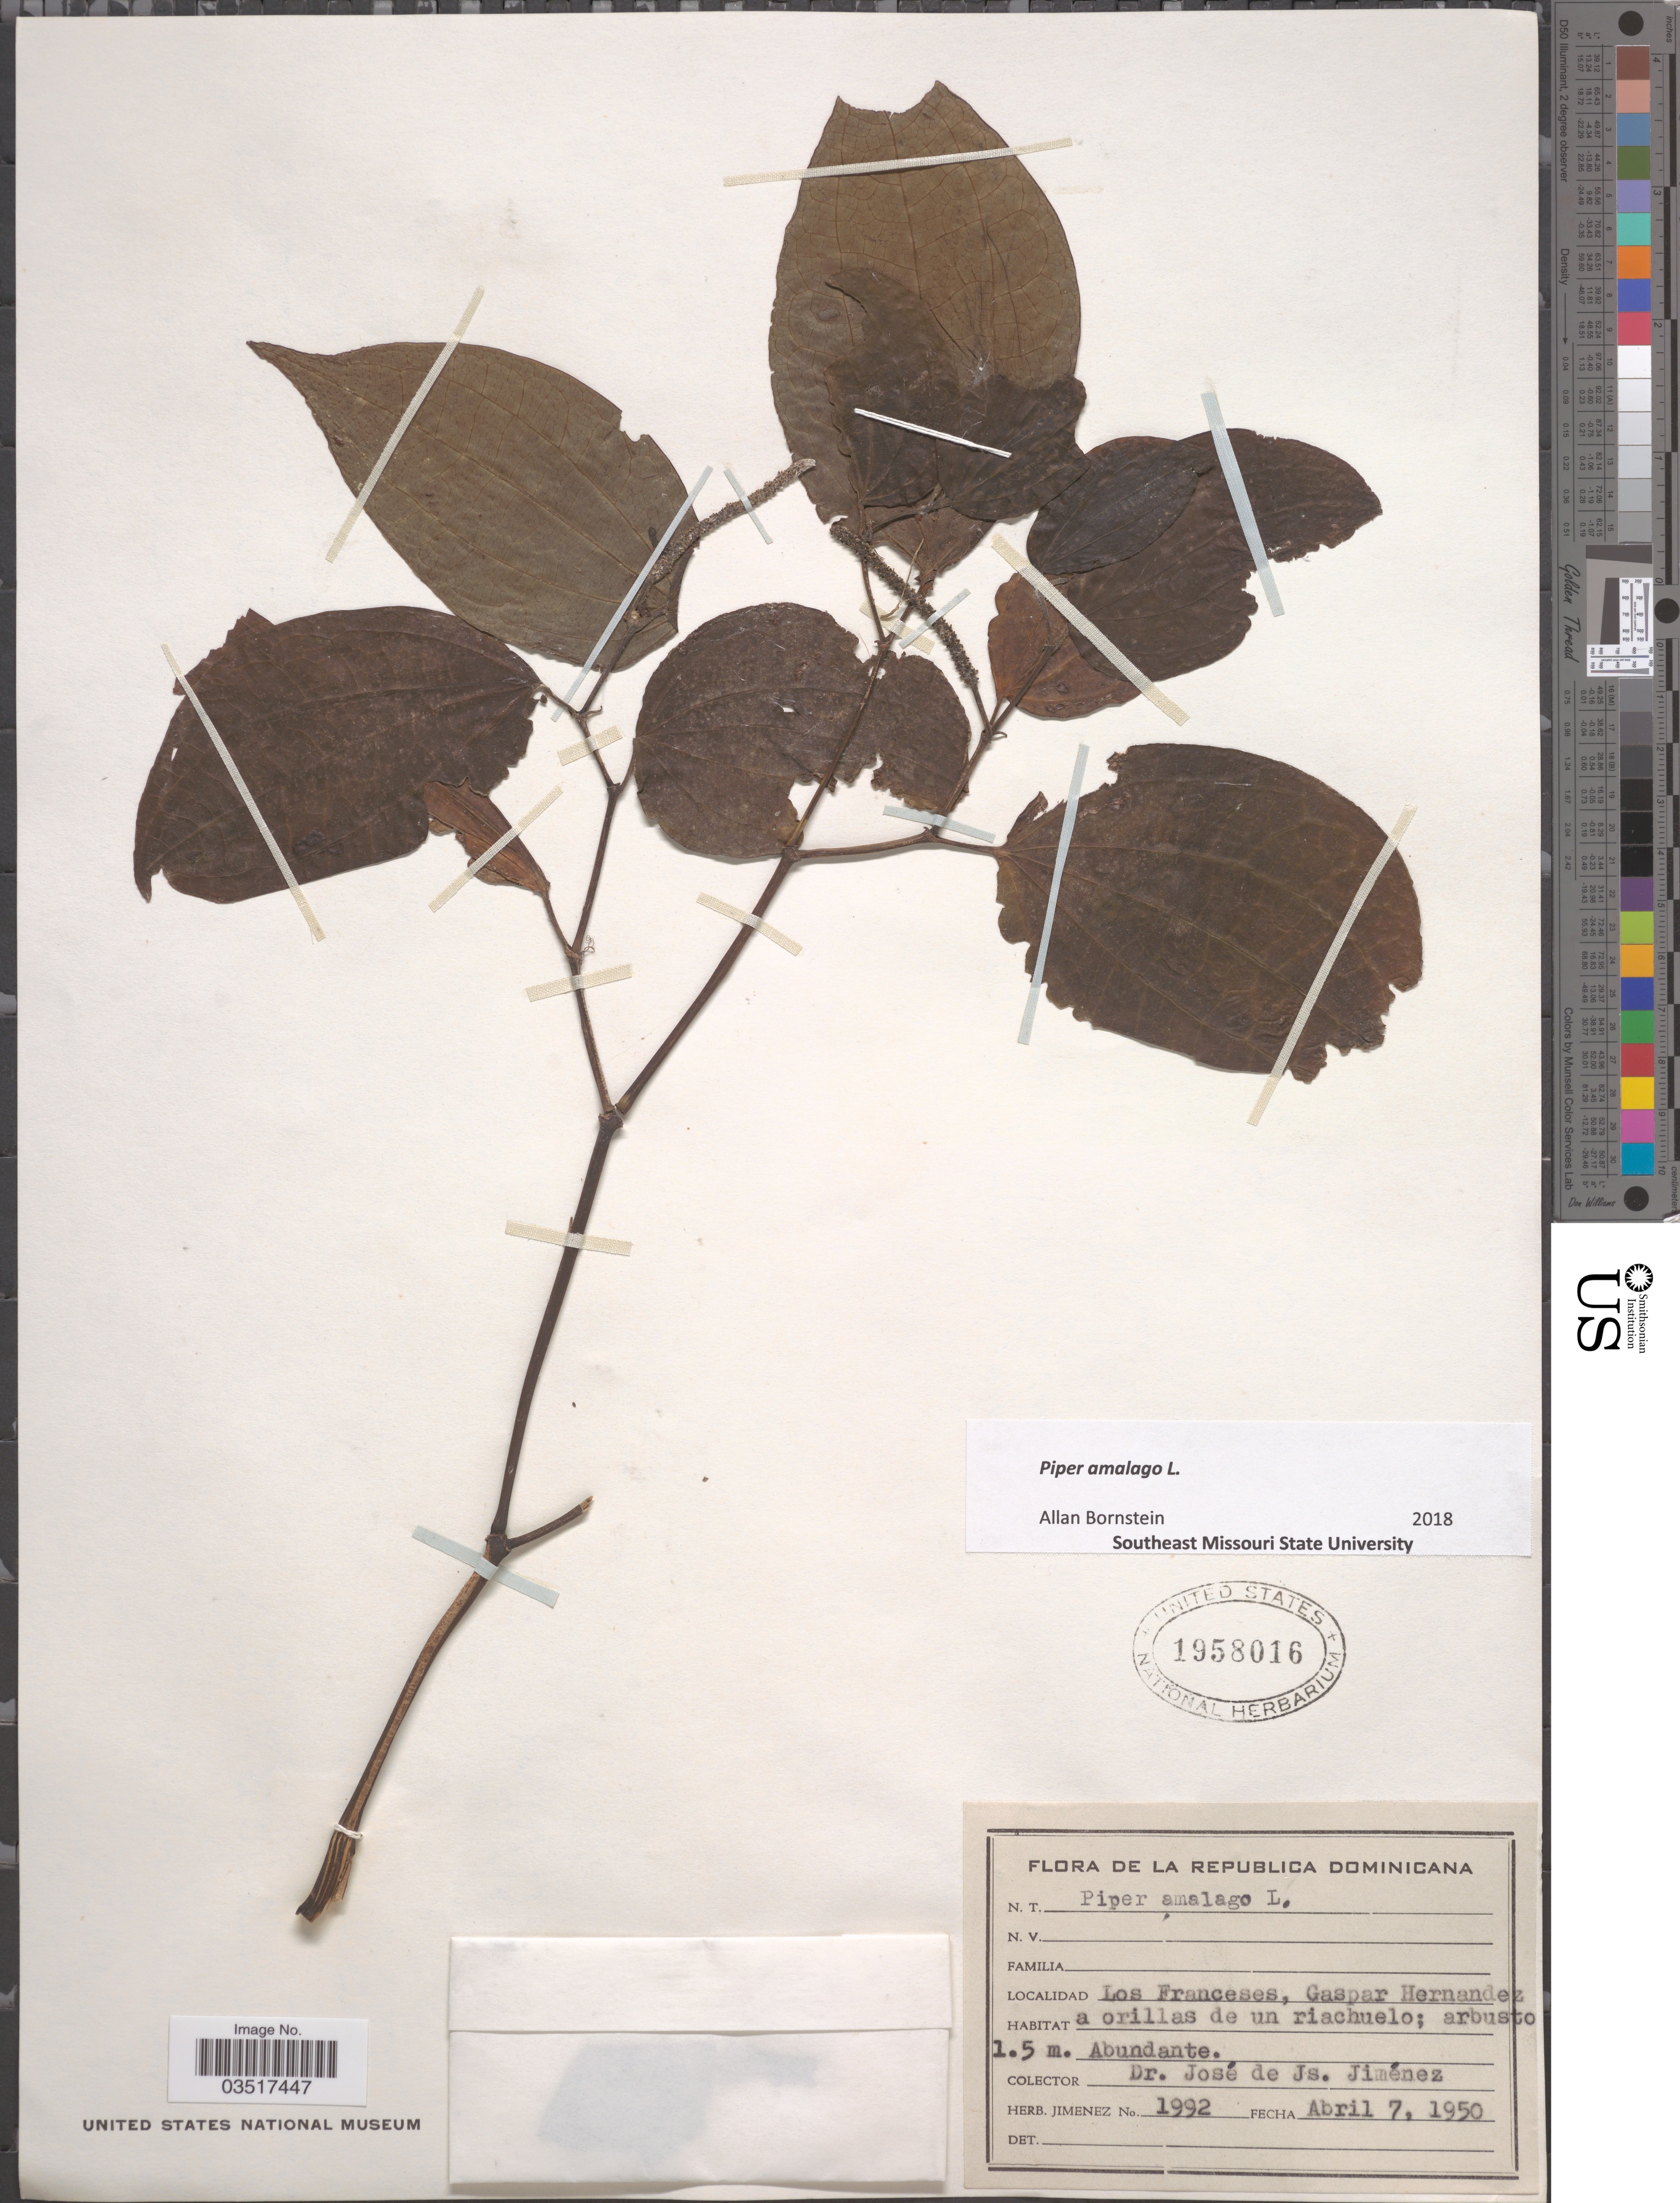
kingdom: Plantae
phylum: Tracheophyta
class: Magnoliopsida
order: Piperales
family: Piperaceae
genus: Piper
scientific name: Piper amalago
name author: L.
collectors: J. J. Jiménez Almonte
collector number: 1992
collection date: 1950-04-07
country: Dominican Republic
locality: Los Franceses, Gaspar Hernandez a orillas de un riachuelo.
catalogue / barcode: US 1958016